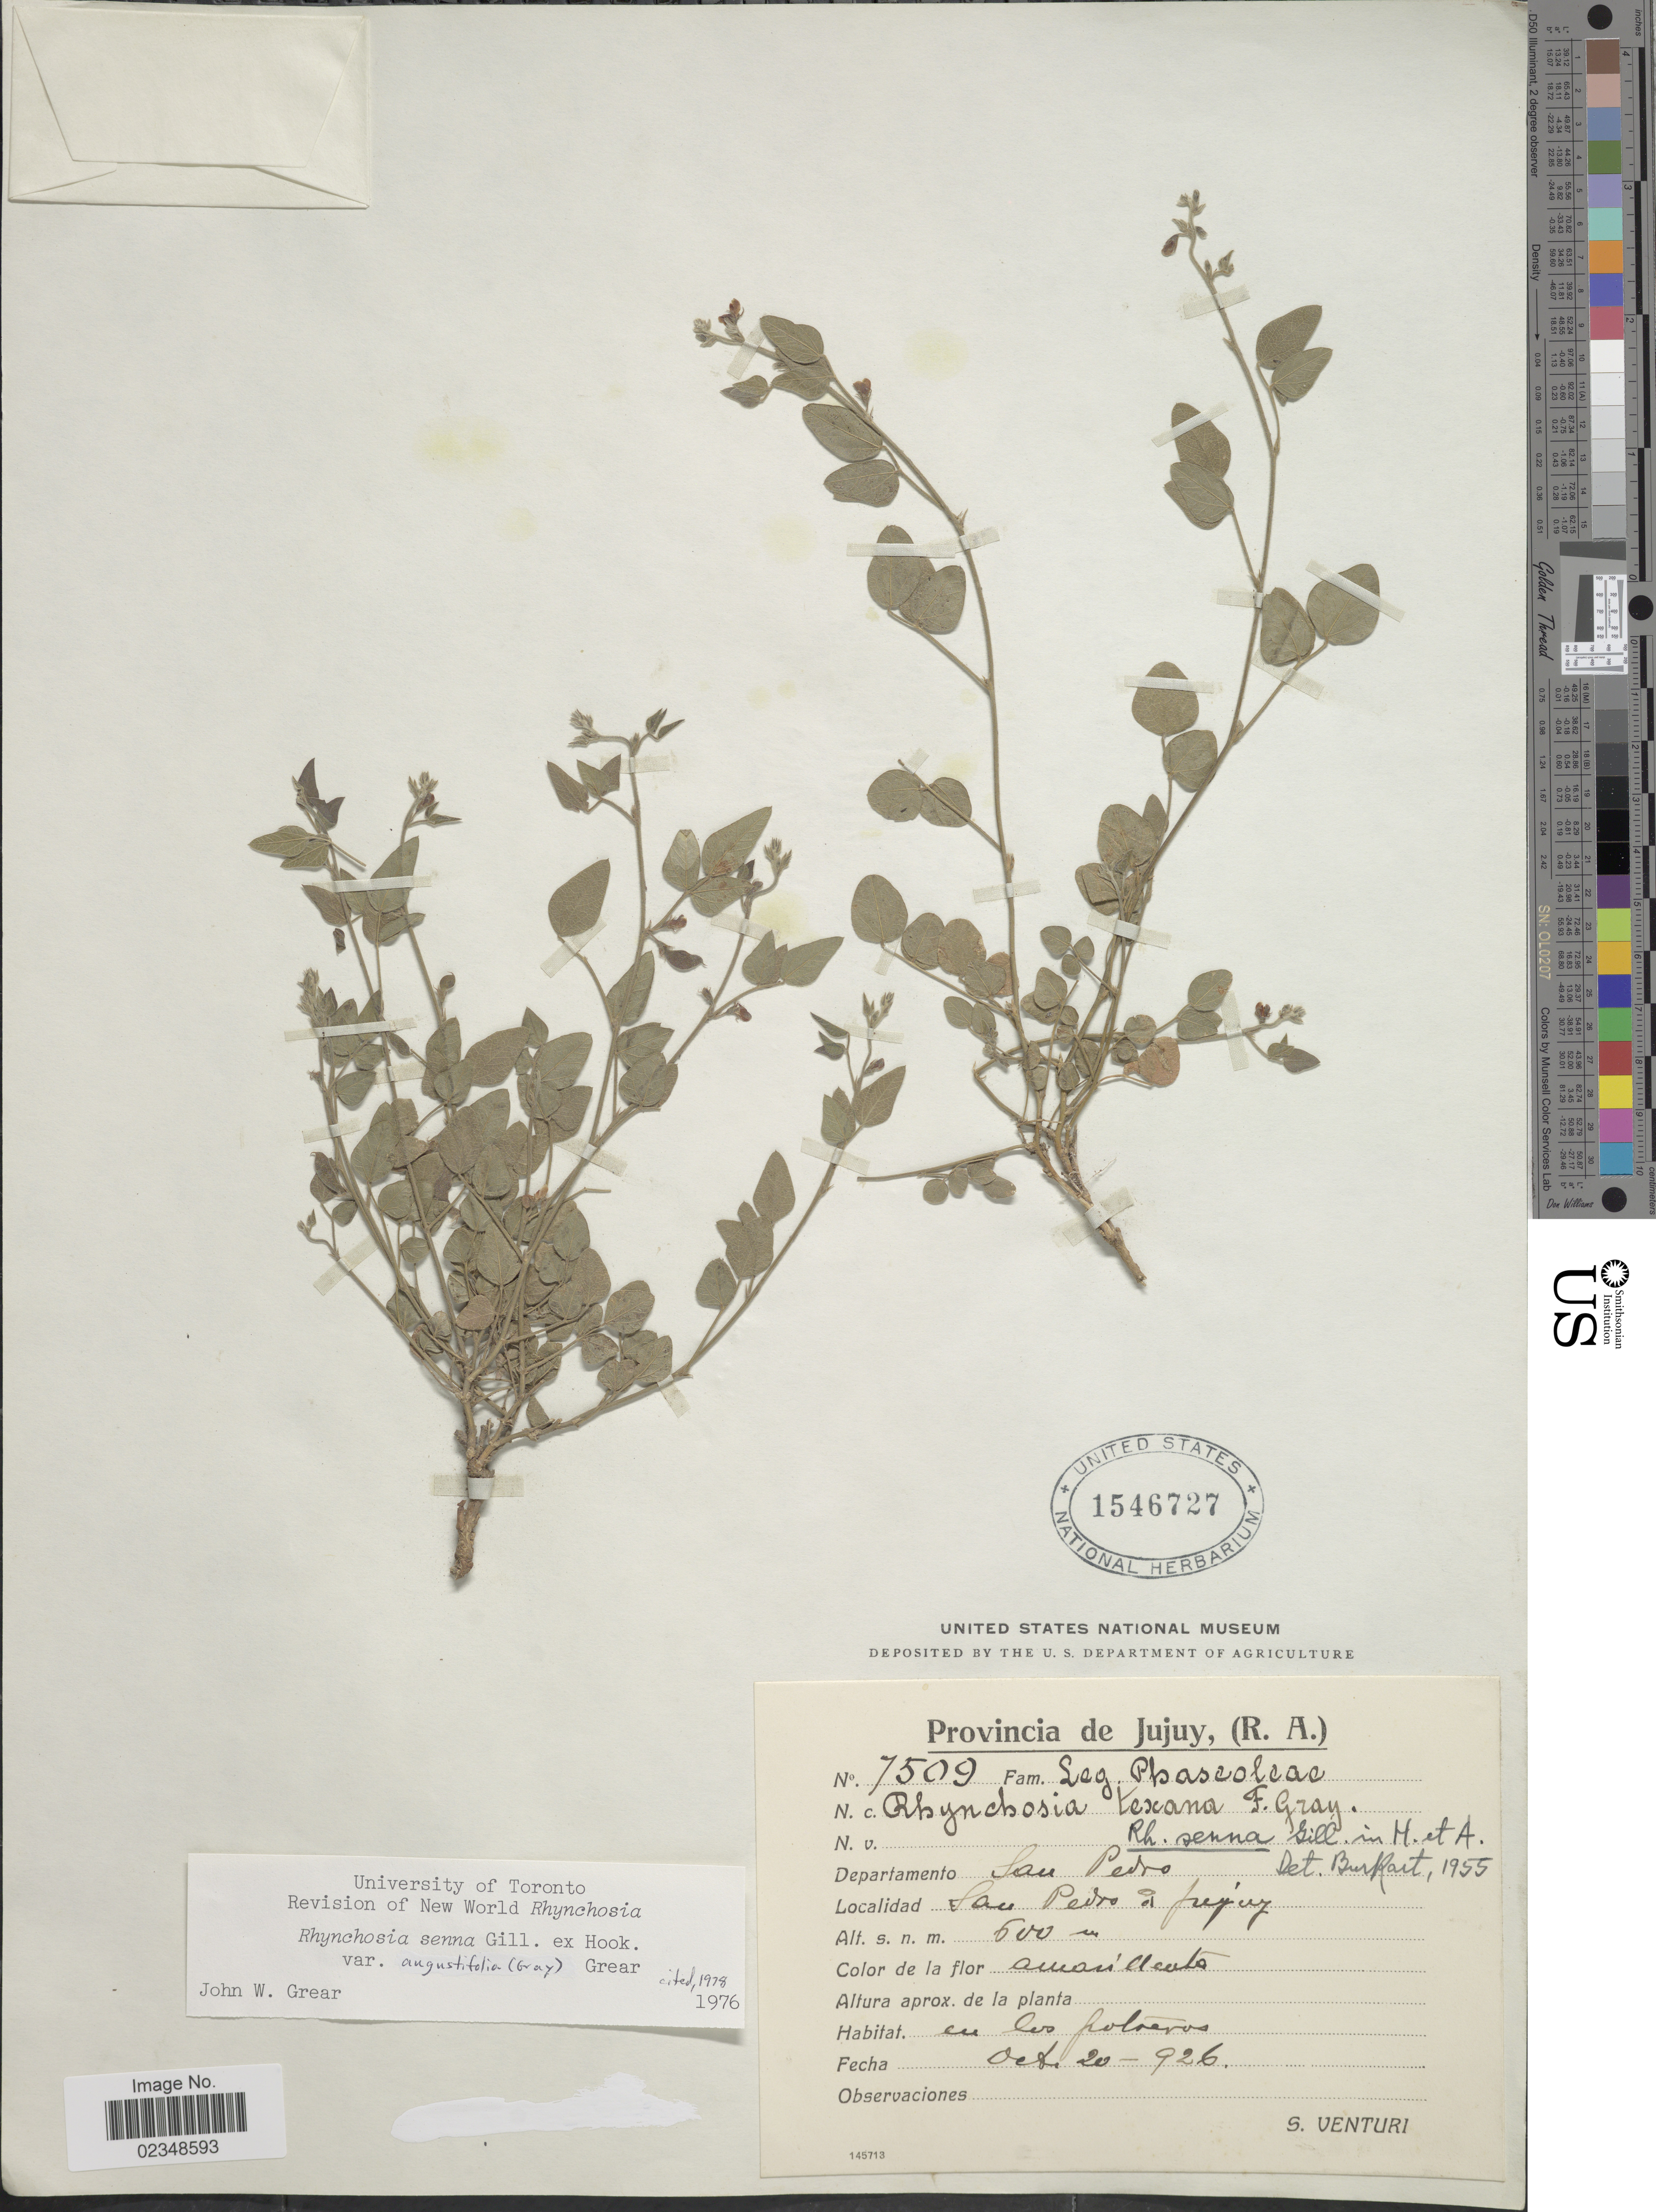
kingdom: Plantae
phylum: Tracheophyta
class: Magnoliopsida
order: Fabales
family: Fabaceae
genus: Rhynchosia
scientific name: Rhynchosia senna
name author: Gillies ex Hook.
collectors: S. Venturi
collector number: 7509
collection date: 1926-10-20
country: Argentina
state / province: Jujuy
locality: Departamento San Pedro, San Pedro a Jujuy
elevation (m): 500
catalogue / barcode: US 1546727